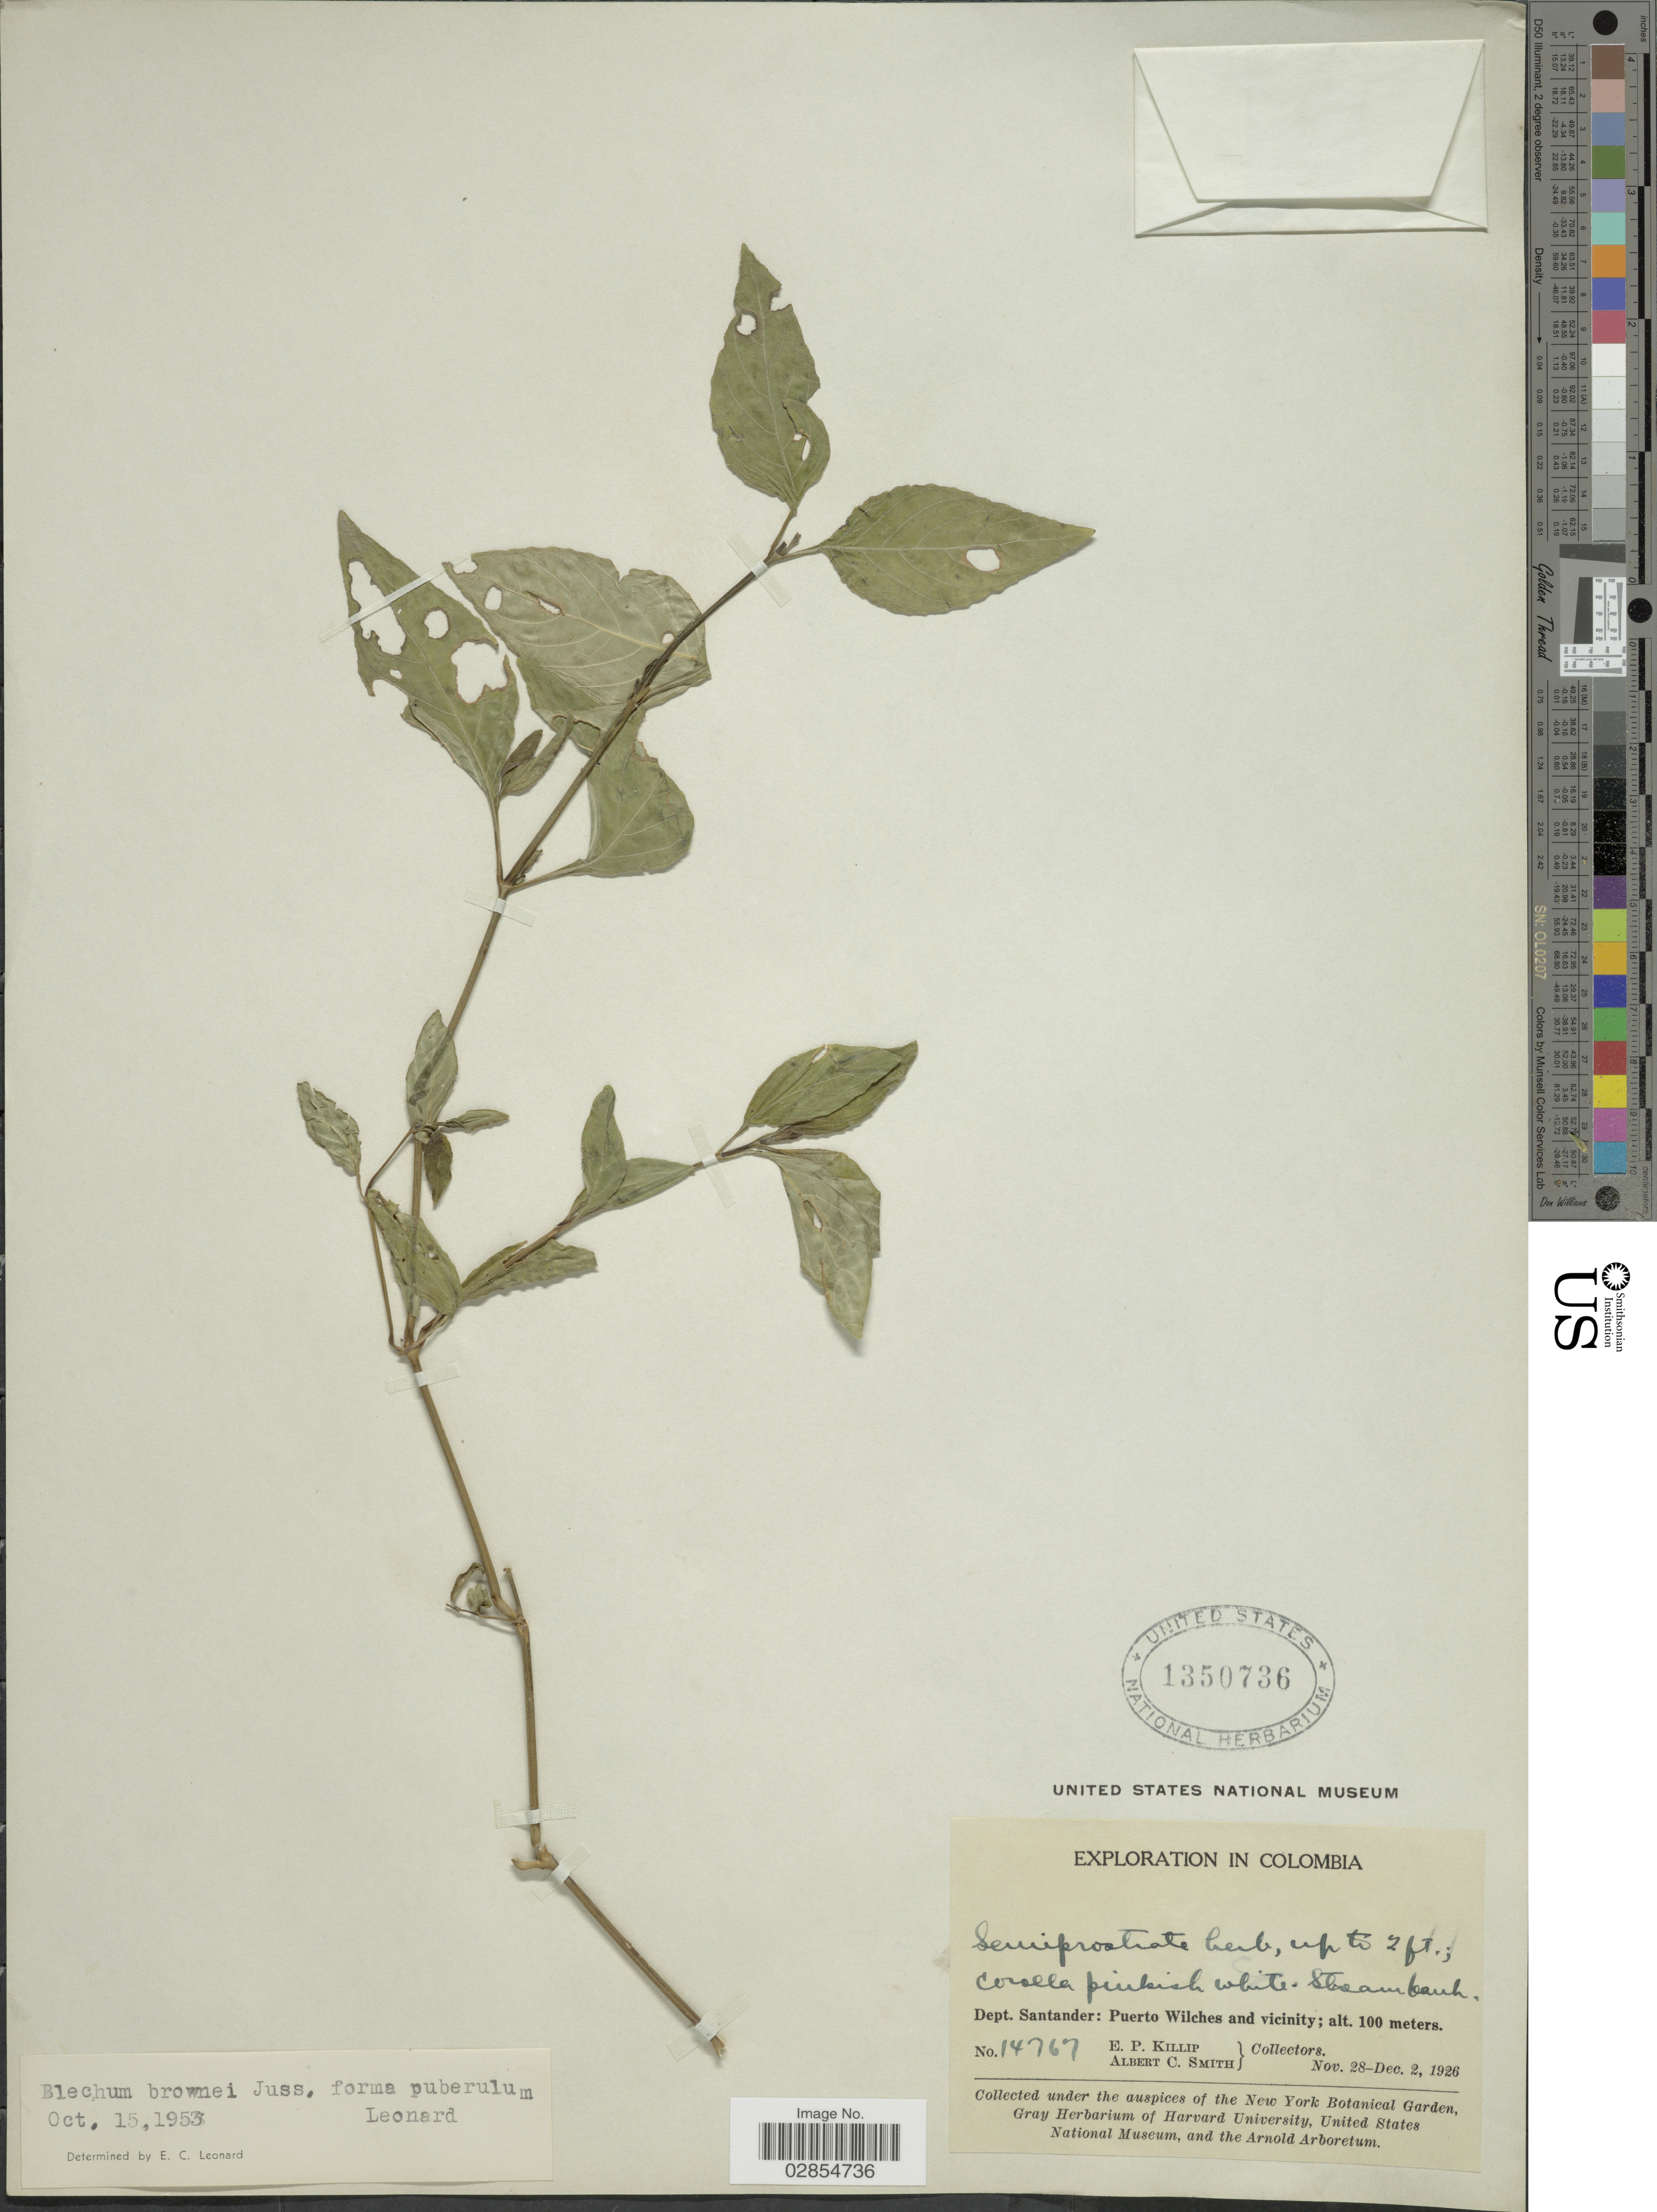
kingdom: Plantae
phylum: Tracheophyta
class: Magnoliopsida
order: Lamiales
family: Acanthaceae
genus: Blechum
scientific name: Blechum pyramidatum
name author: (Lam.) Urb.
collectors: E. P. Killip & A. C. Smith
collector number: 14767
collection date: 1926-11-28/1926-12-02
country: Colombia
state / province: Santander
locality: Dept. Santander: Puerto Wilches and vicinity.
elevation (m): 100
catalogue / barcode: US 1350736